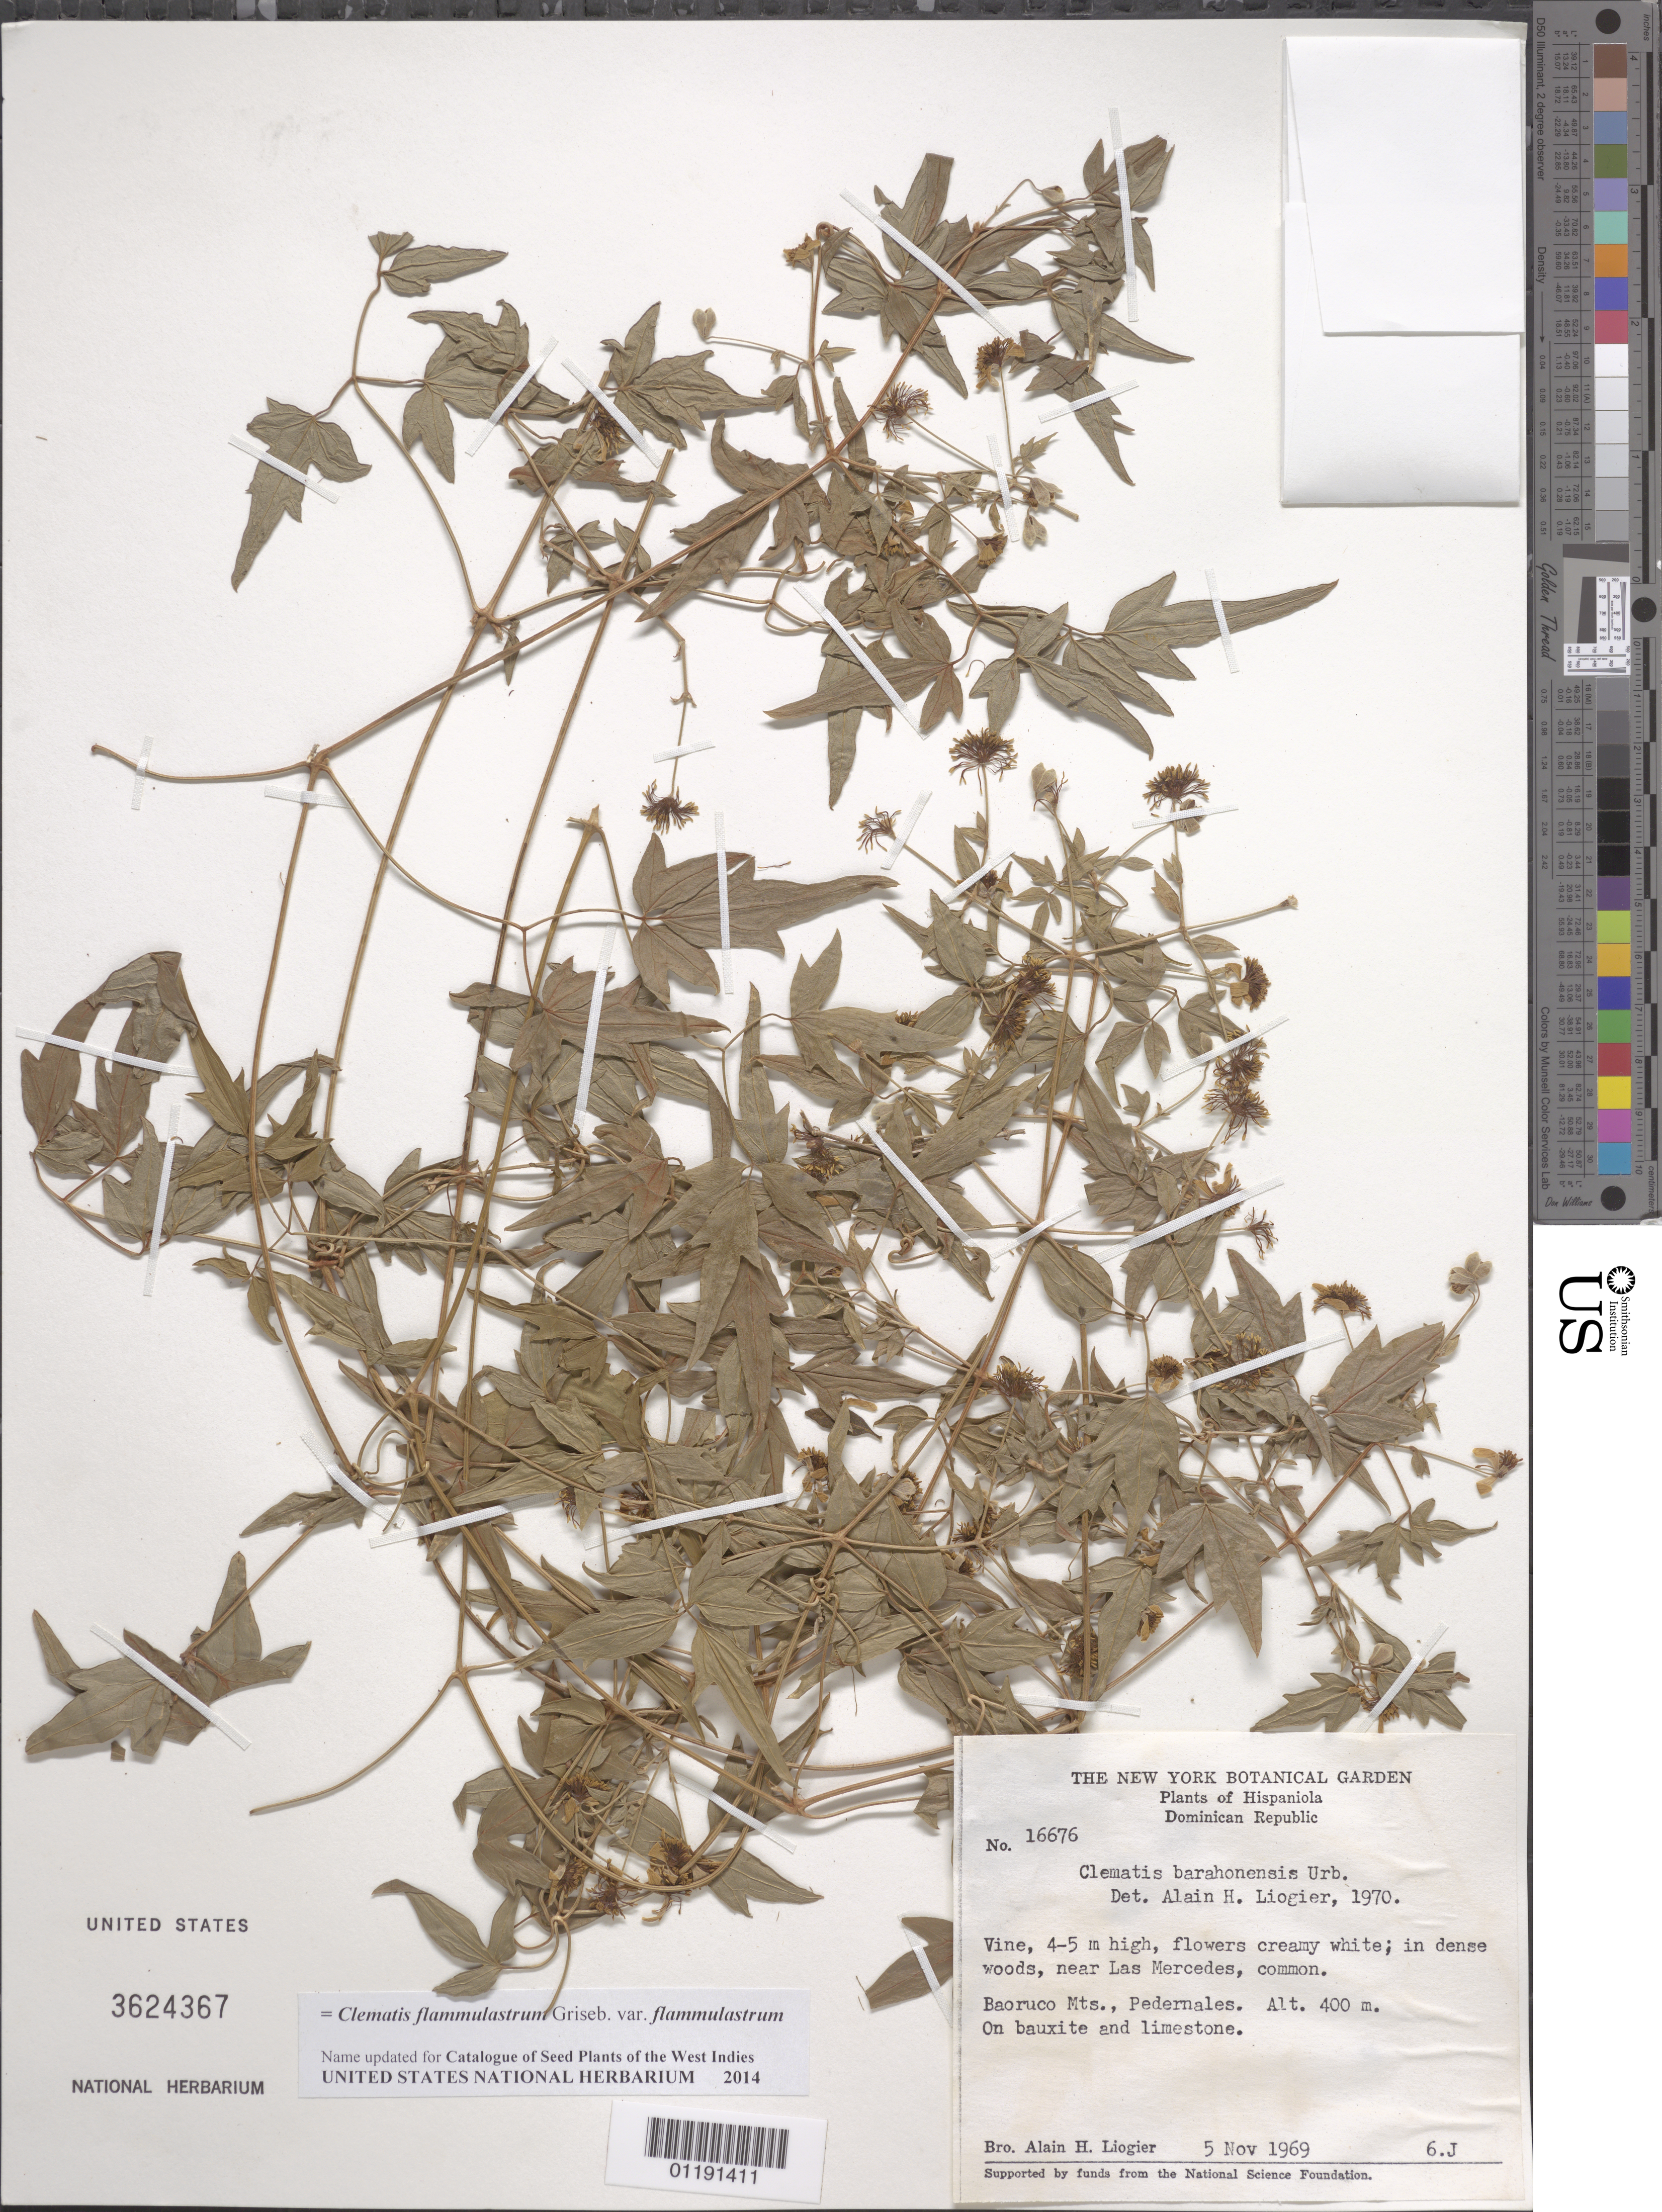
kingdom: Plantae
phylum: Tracheophyta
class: Magnoliopsida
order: Ranunculales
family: Ranunculaceae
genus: Clematis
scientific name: Clematis flammulastrum var. flammulastrum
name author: Griseb.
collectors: A. H. Liogier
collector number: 16676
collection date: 1969-11-05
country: Dominican Republic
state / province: Pedernales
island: Hispaniola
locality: Baoruco Mts.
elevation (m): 400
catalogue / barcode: US 3624367